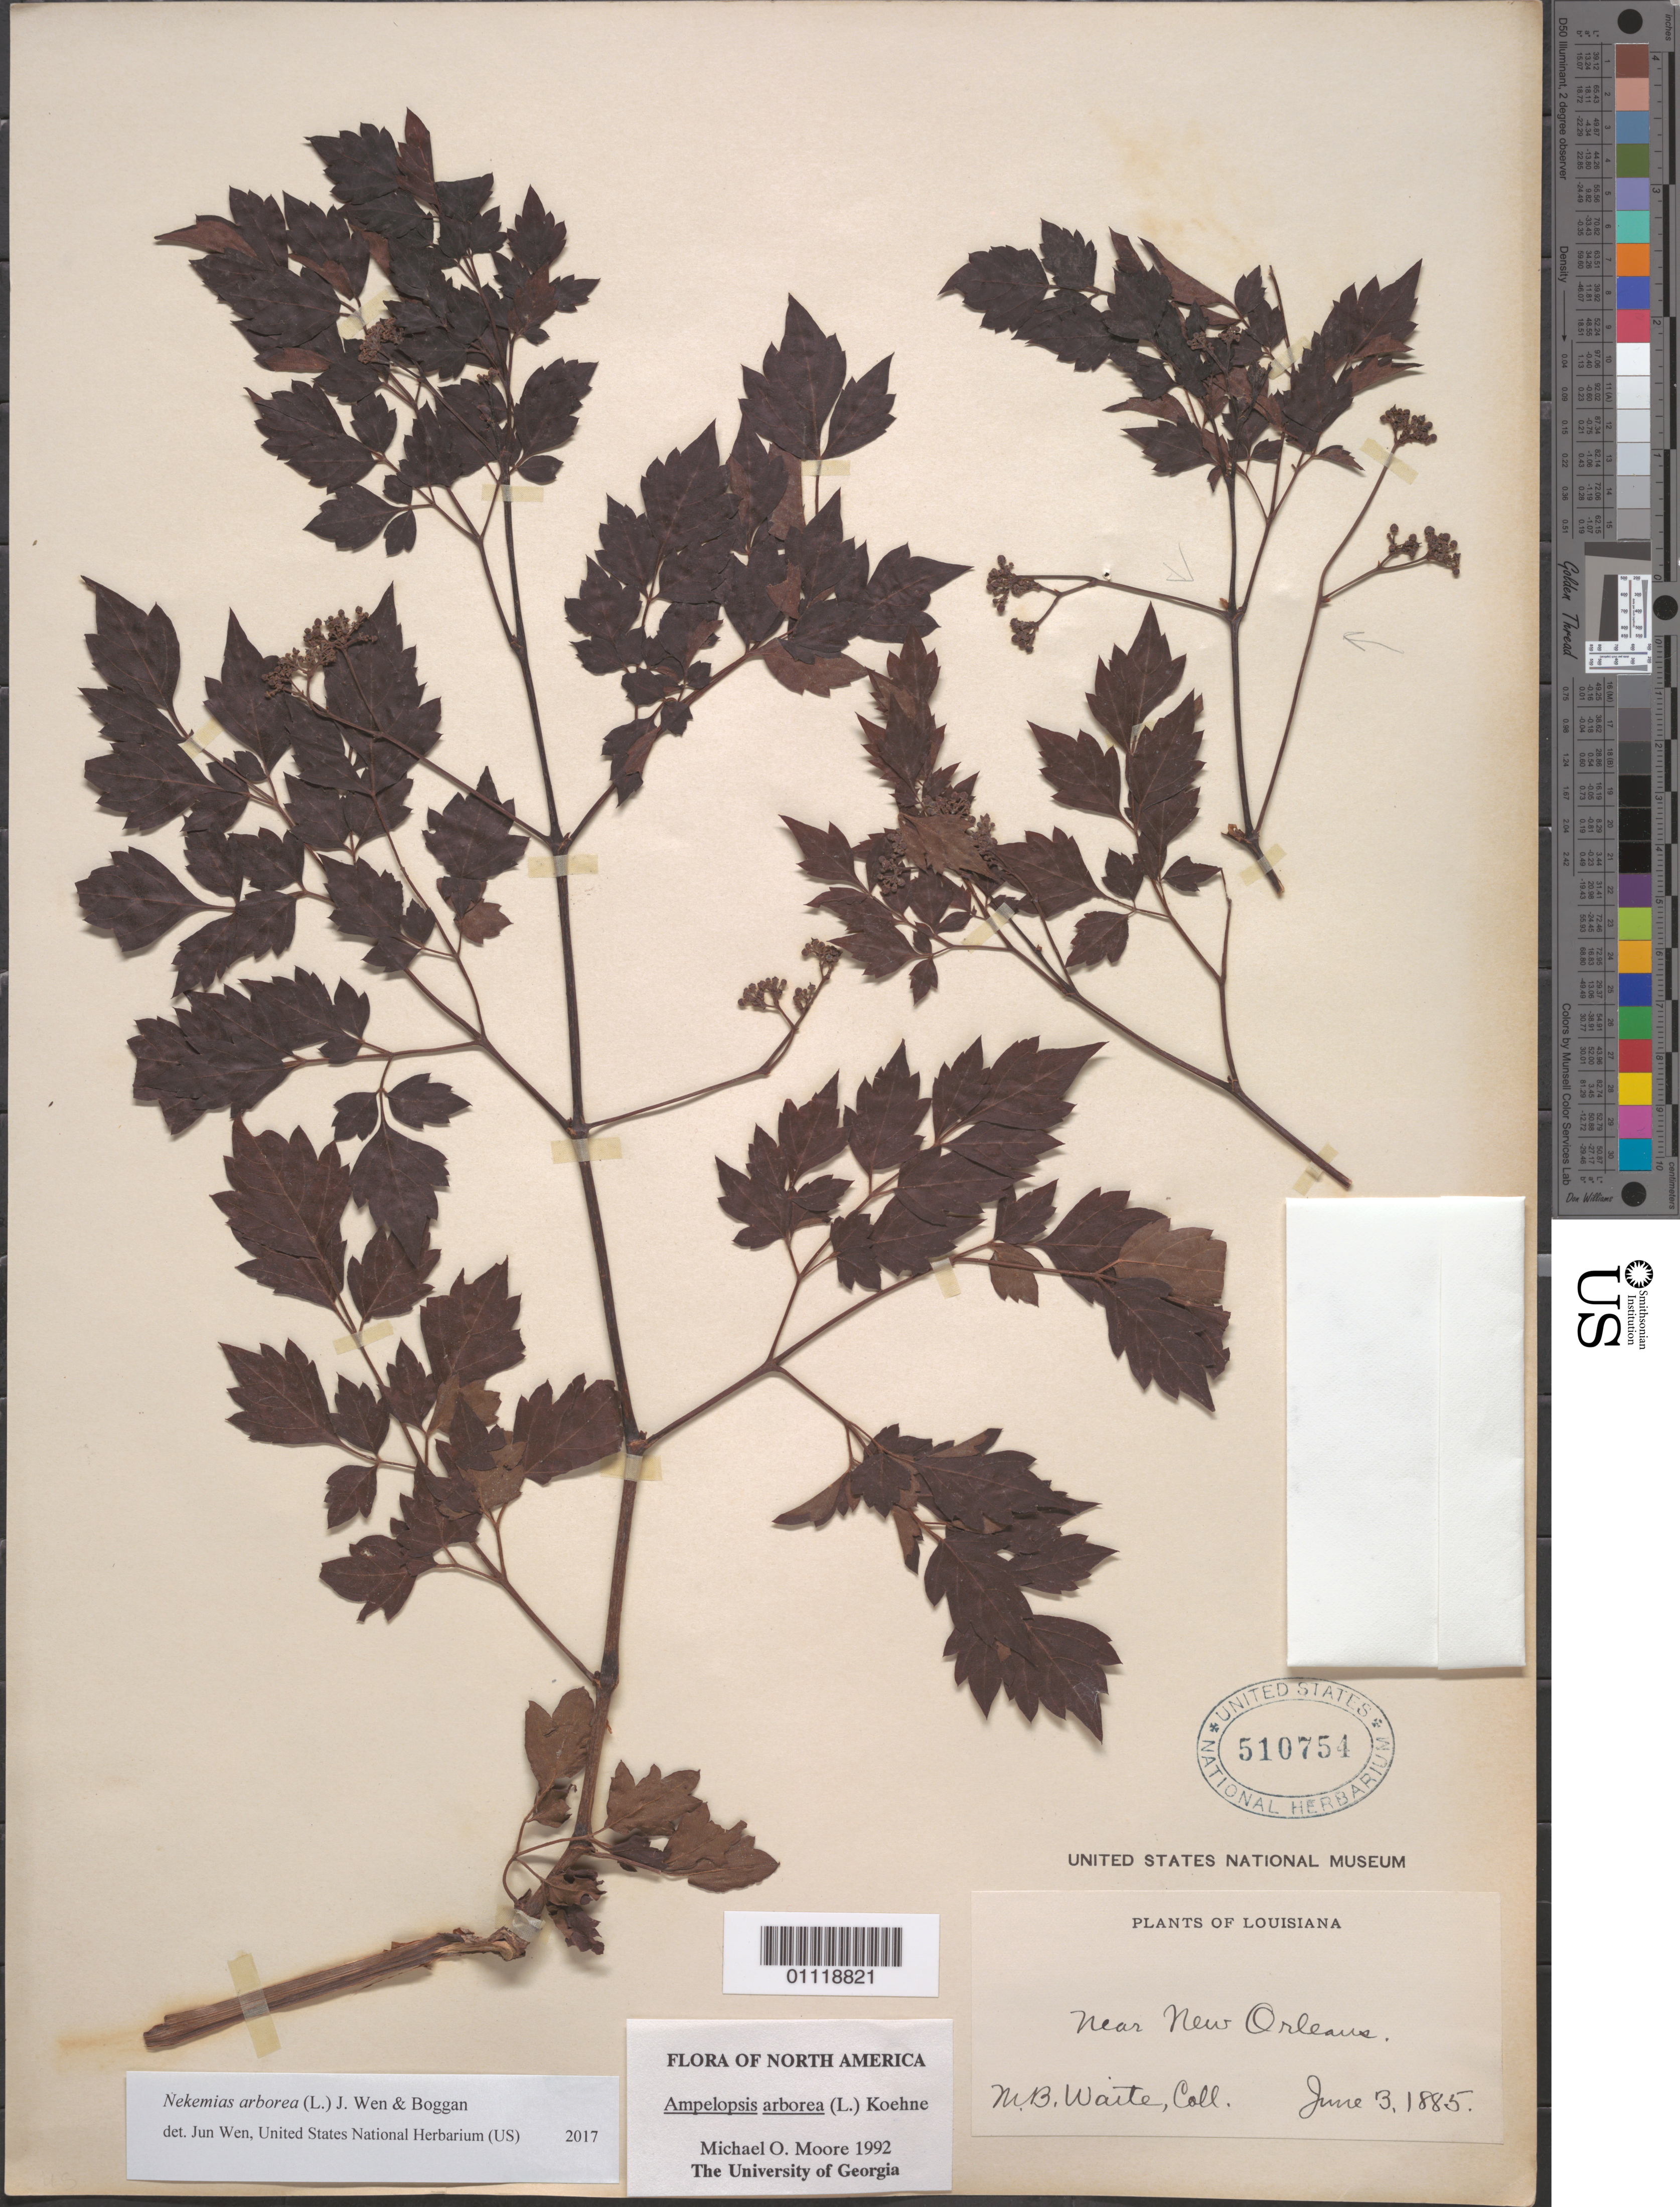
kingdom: Plantae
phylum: Tracheophyta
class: Magnoliopsida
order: Vitales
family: Vitaceae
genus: Ampelopsis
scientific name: Ampelopsis arborea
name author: (L.) Koehne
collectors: M. Waite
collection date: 1885-06-03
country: United States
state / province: Louisiana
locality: Near New Orleans.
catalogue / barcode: US 510754